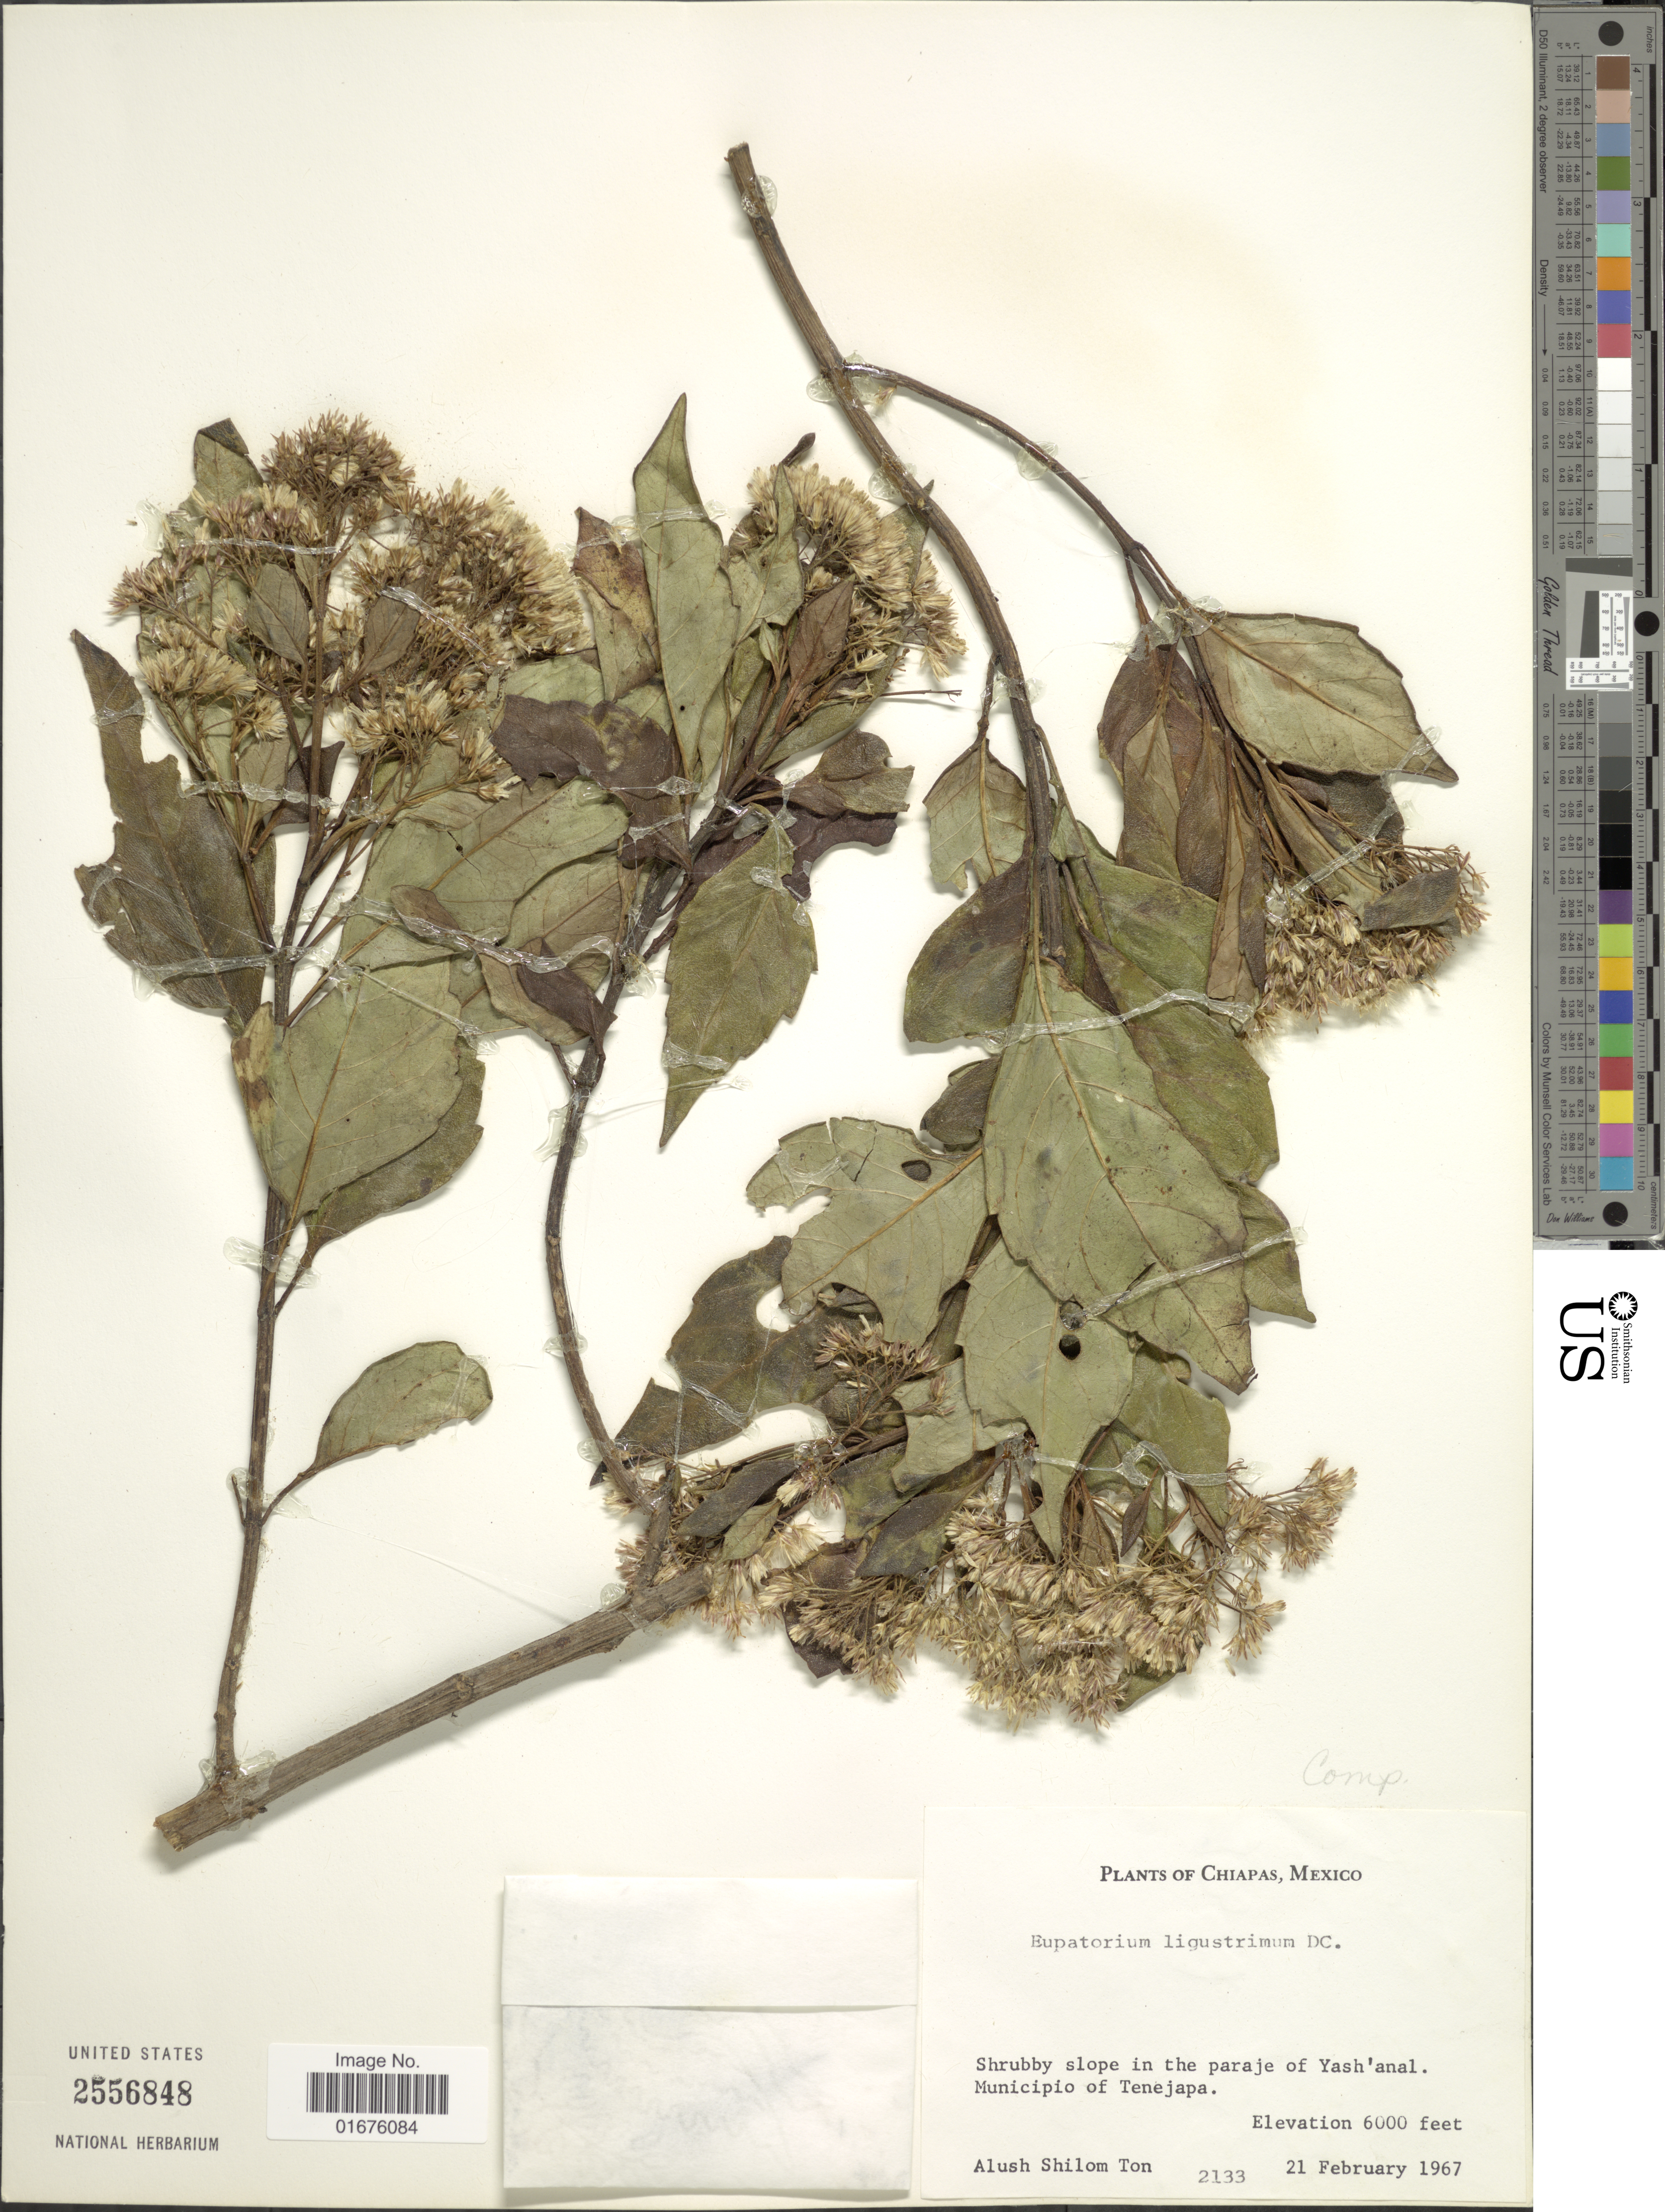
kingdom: Plantae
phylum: Tracheophyta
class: Magnoliopsida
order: Asterales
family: Asteraceae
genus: Ageratina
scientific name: Ageratina ligustrina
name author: (DC.) R.M. King & H. Rob.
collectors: A. S. Ton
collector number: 2133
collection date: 1967-02-21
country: Mexico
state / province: Chiapas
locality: Shrubby slope in the paraje of Yash'anal, Municipio de Tenejapa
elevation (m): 1829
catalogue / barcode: US 2556848